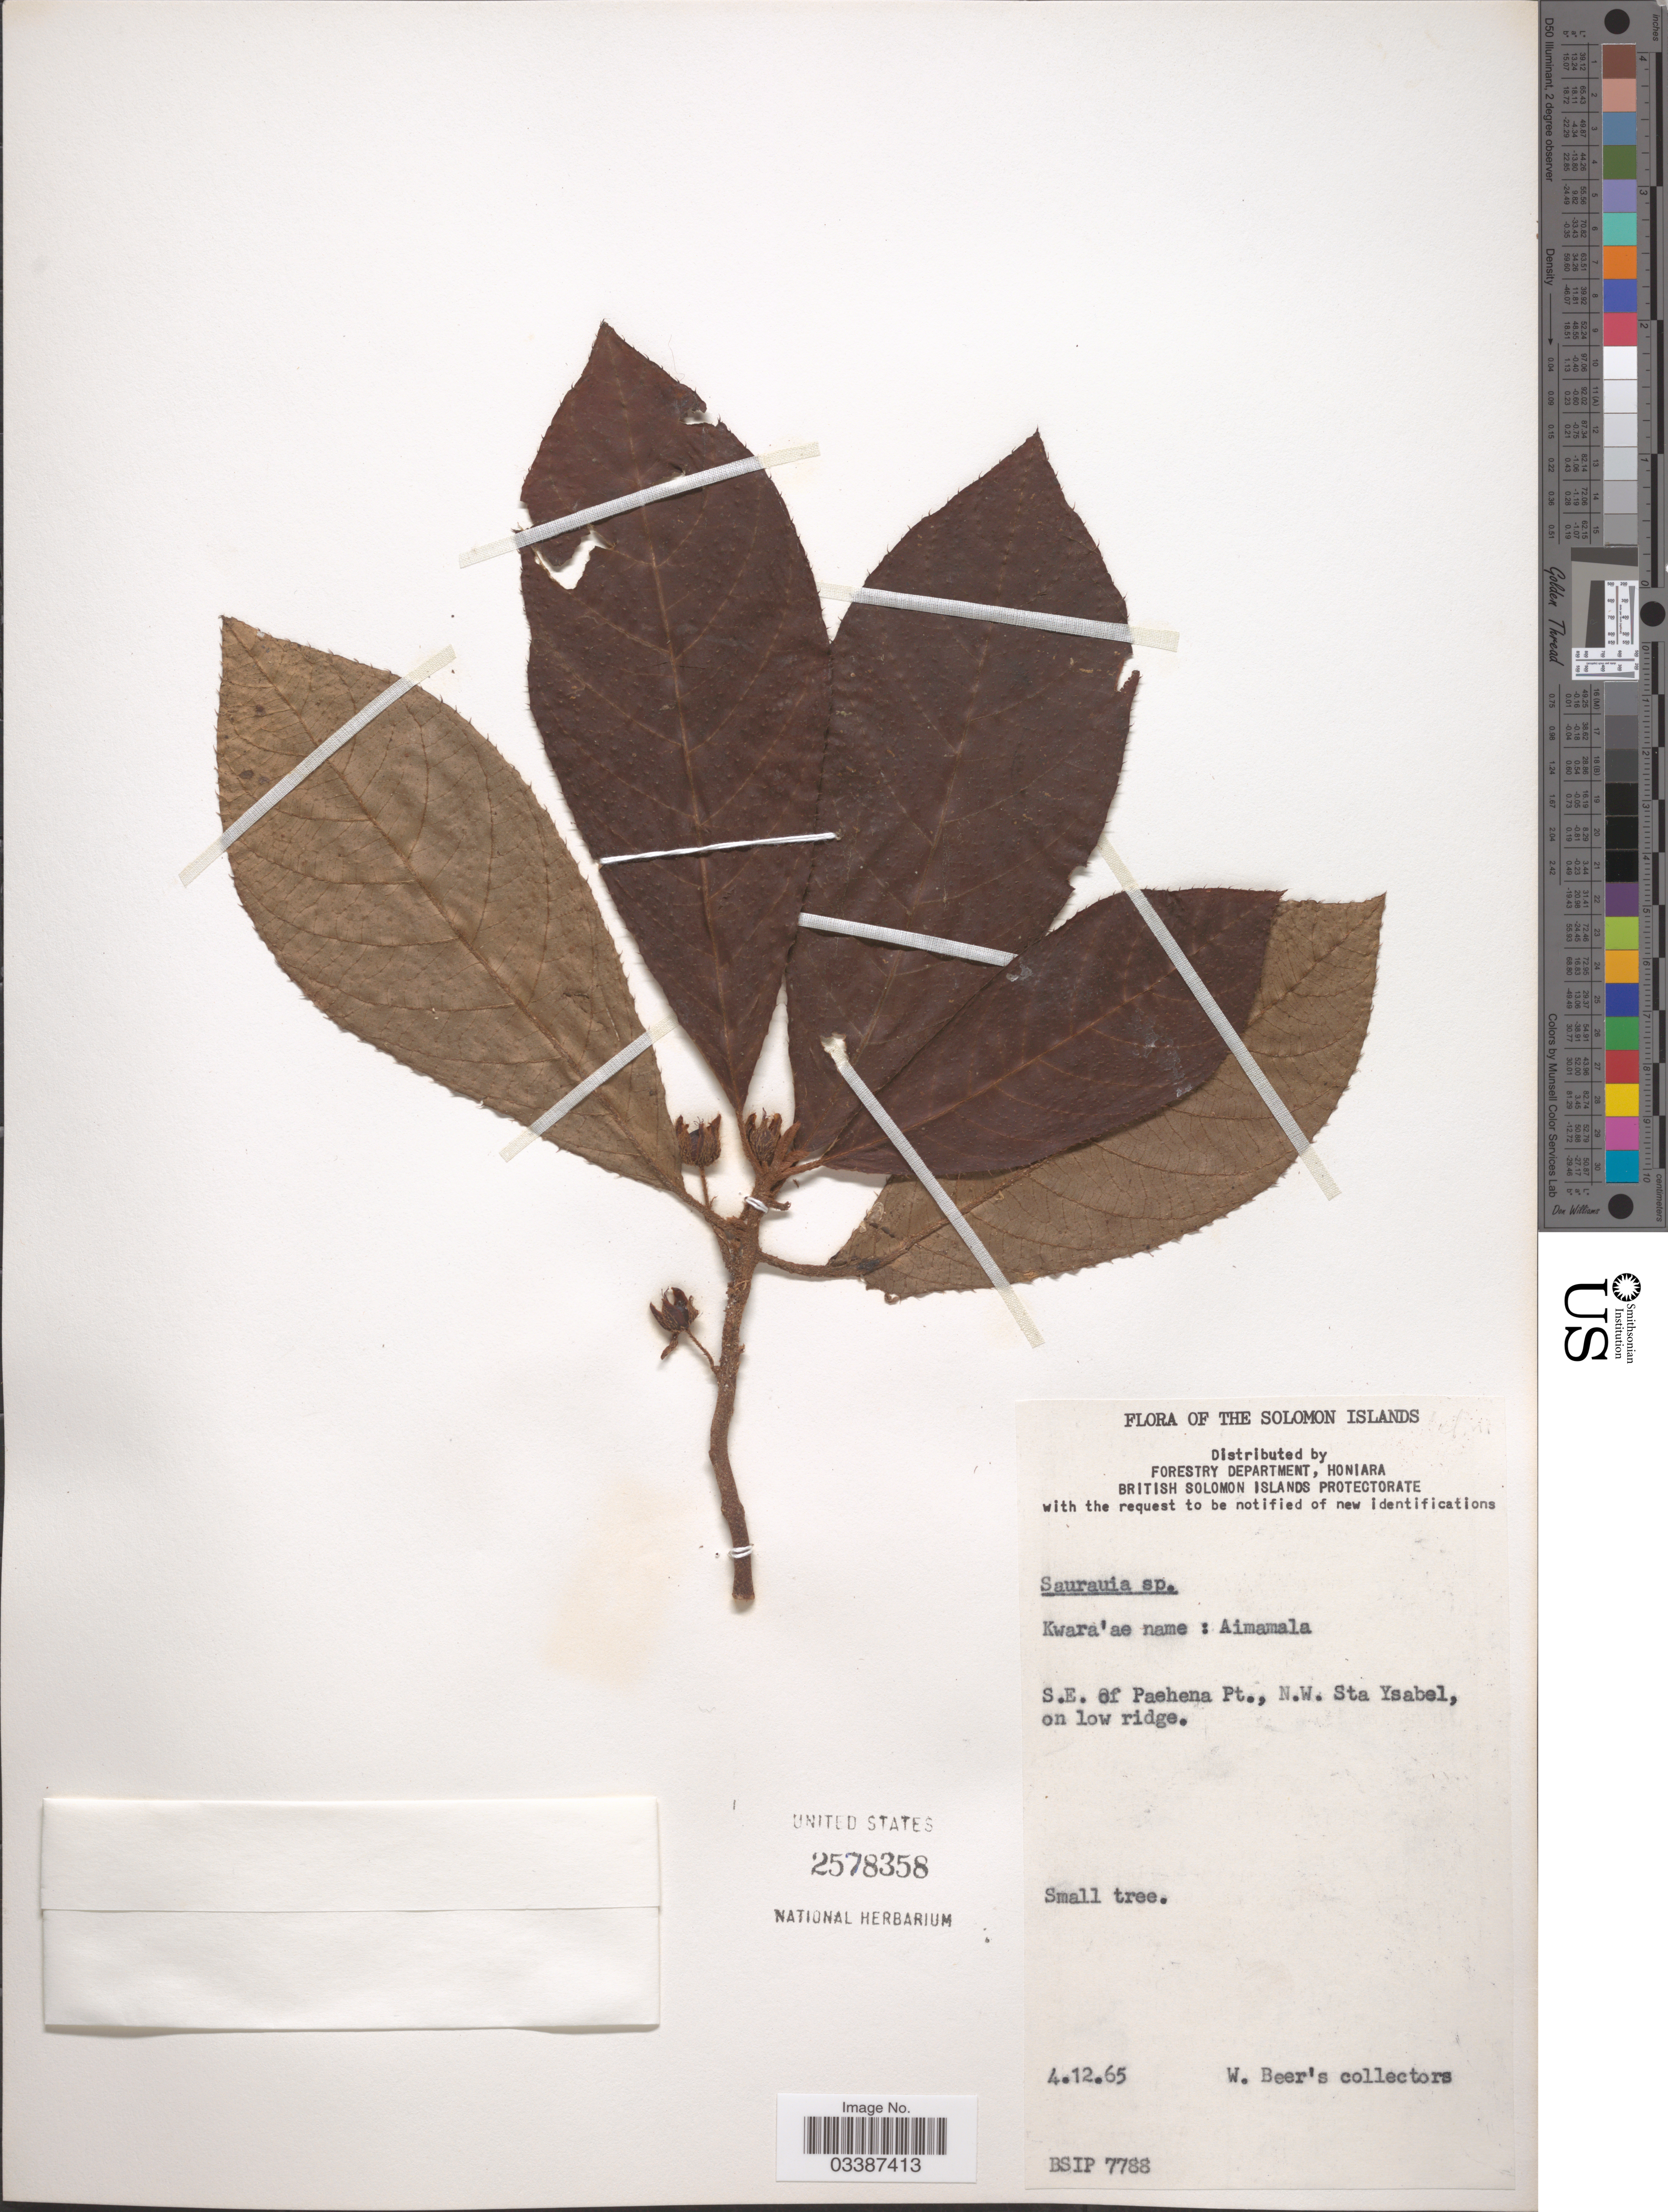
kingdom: Plantae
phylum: Tracheophyta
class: Magnoliopsida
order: Ericales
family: Actinidiaceae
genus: Saurauia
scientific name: Saurauia sp.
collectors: W. Beer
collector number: BSIP 7788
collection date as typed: Transcribed d/m/y: 4/12/65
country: Solomon Islands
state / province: Solomon Islands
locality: S.E. of Paehena Pt., N.W. Sta Ysabel, on low ridge.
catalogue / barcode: US 2578358